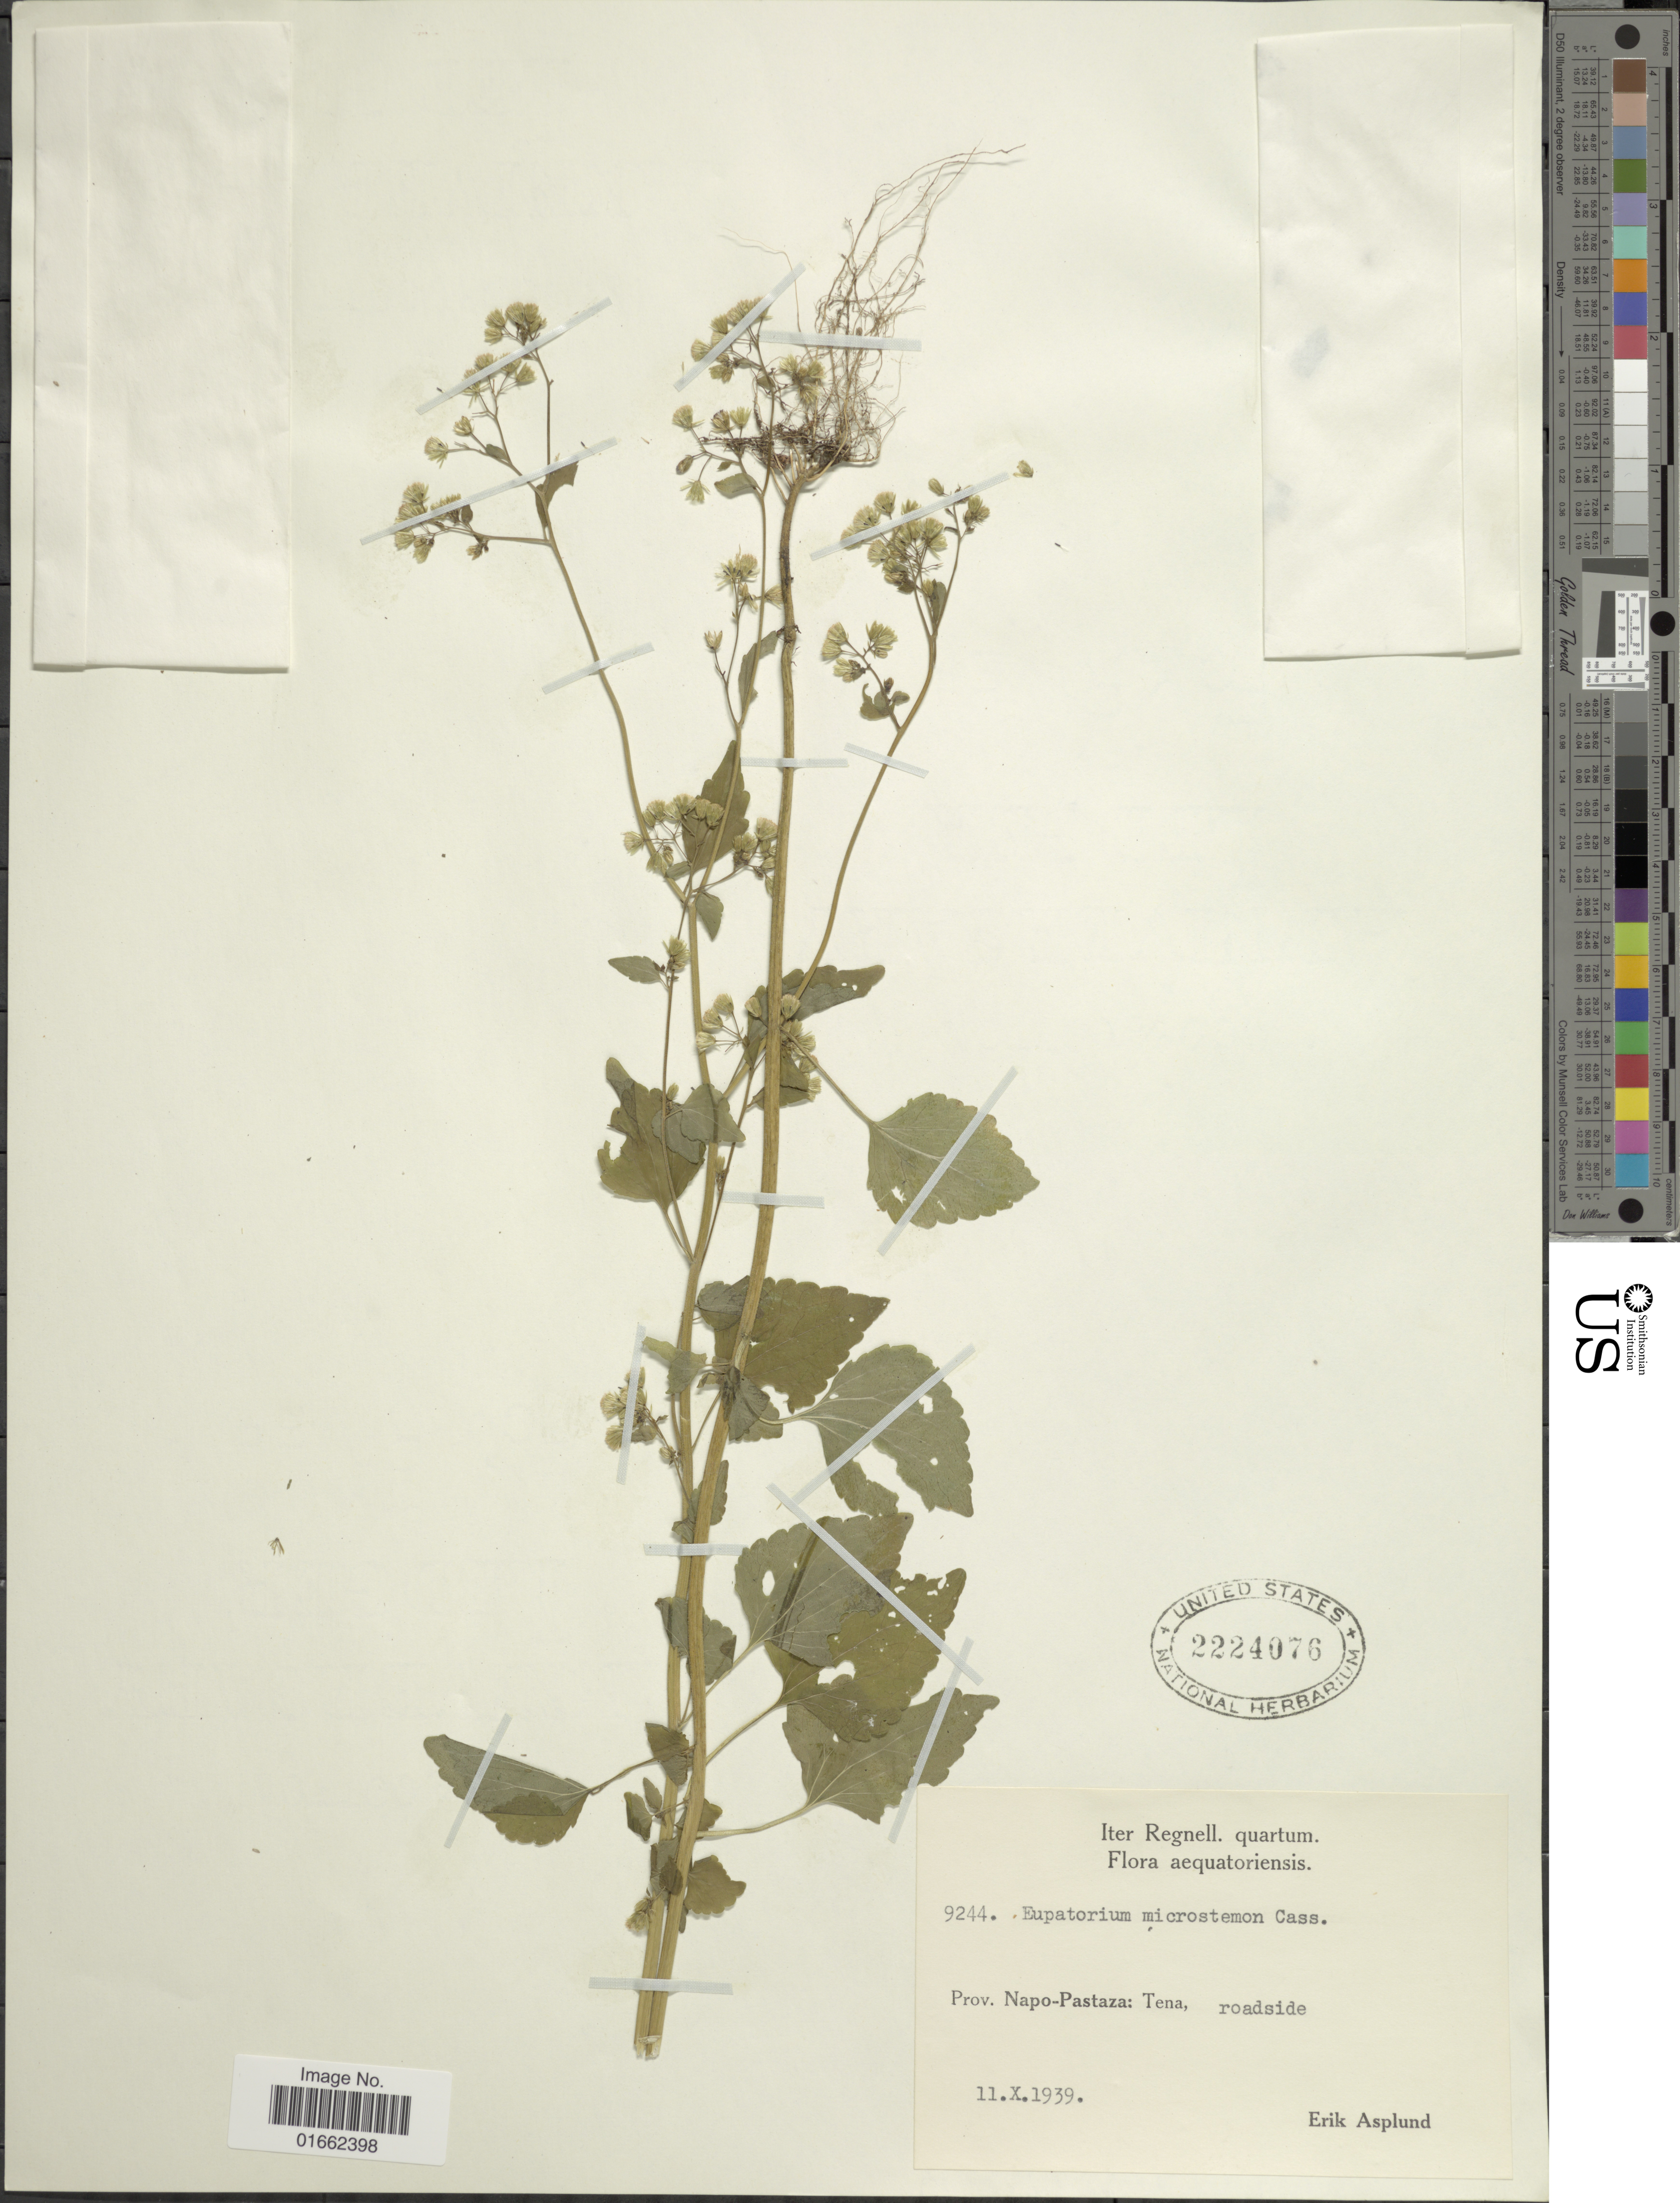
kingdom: Plantae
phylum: Tracheophyta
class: Magnoliopsida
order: Asterales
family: Asteraceae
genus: Fleischmannia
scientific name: Fleischmannia microstemon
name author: (Cass.) R.M. King & H. Rob.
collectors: E. Asplund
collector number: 9244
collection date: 1939-10-11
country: Ecuador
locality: Prov. Napo-Pastaza: Tena, roadside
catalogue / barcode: US 2224076